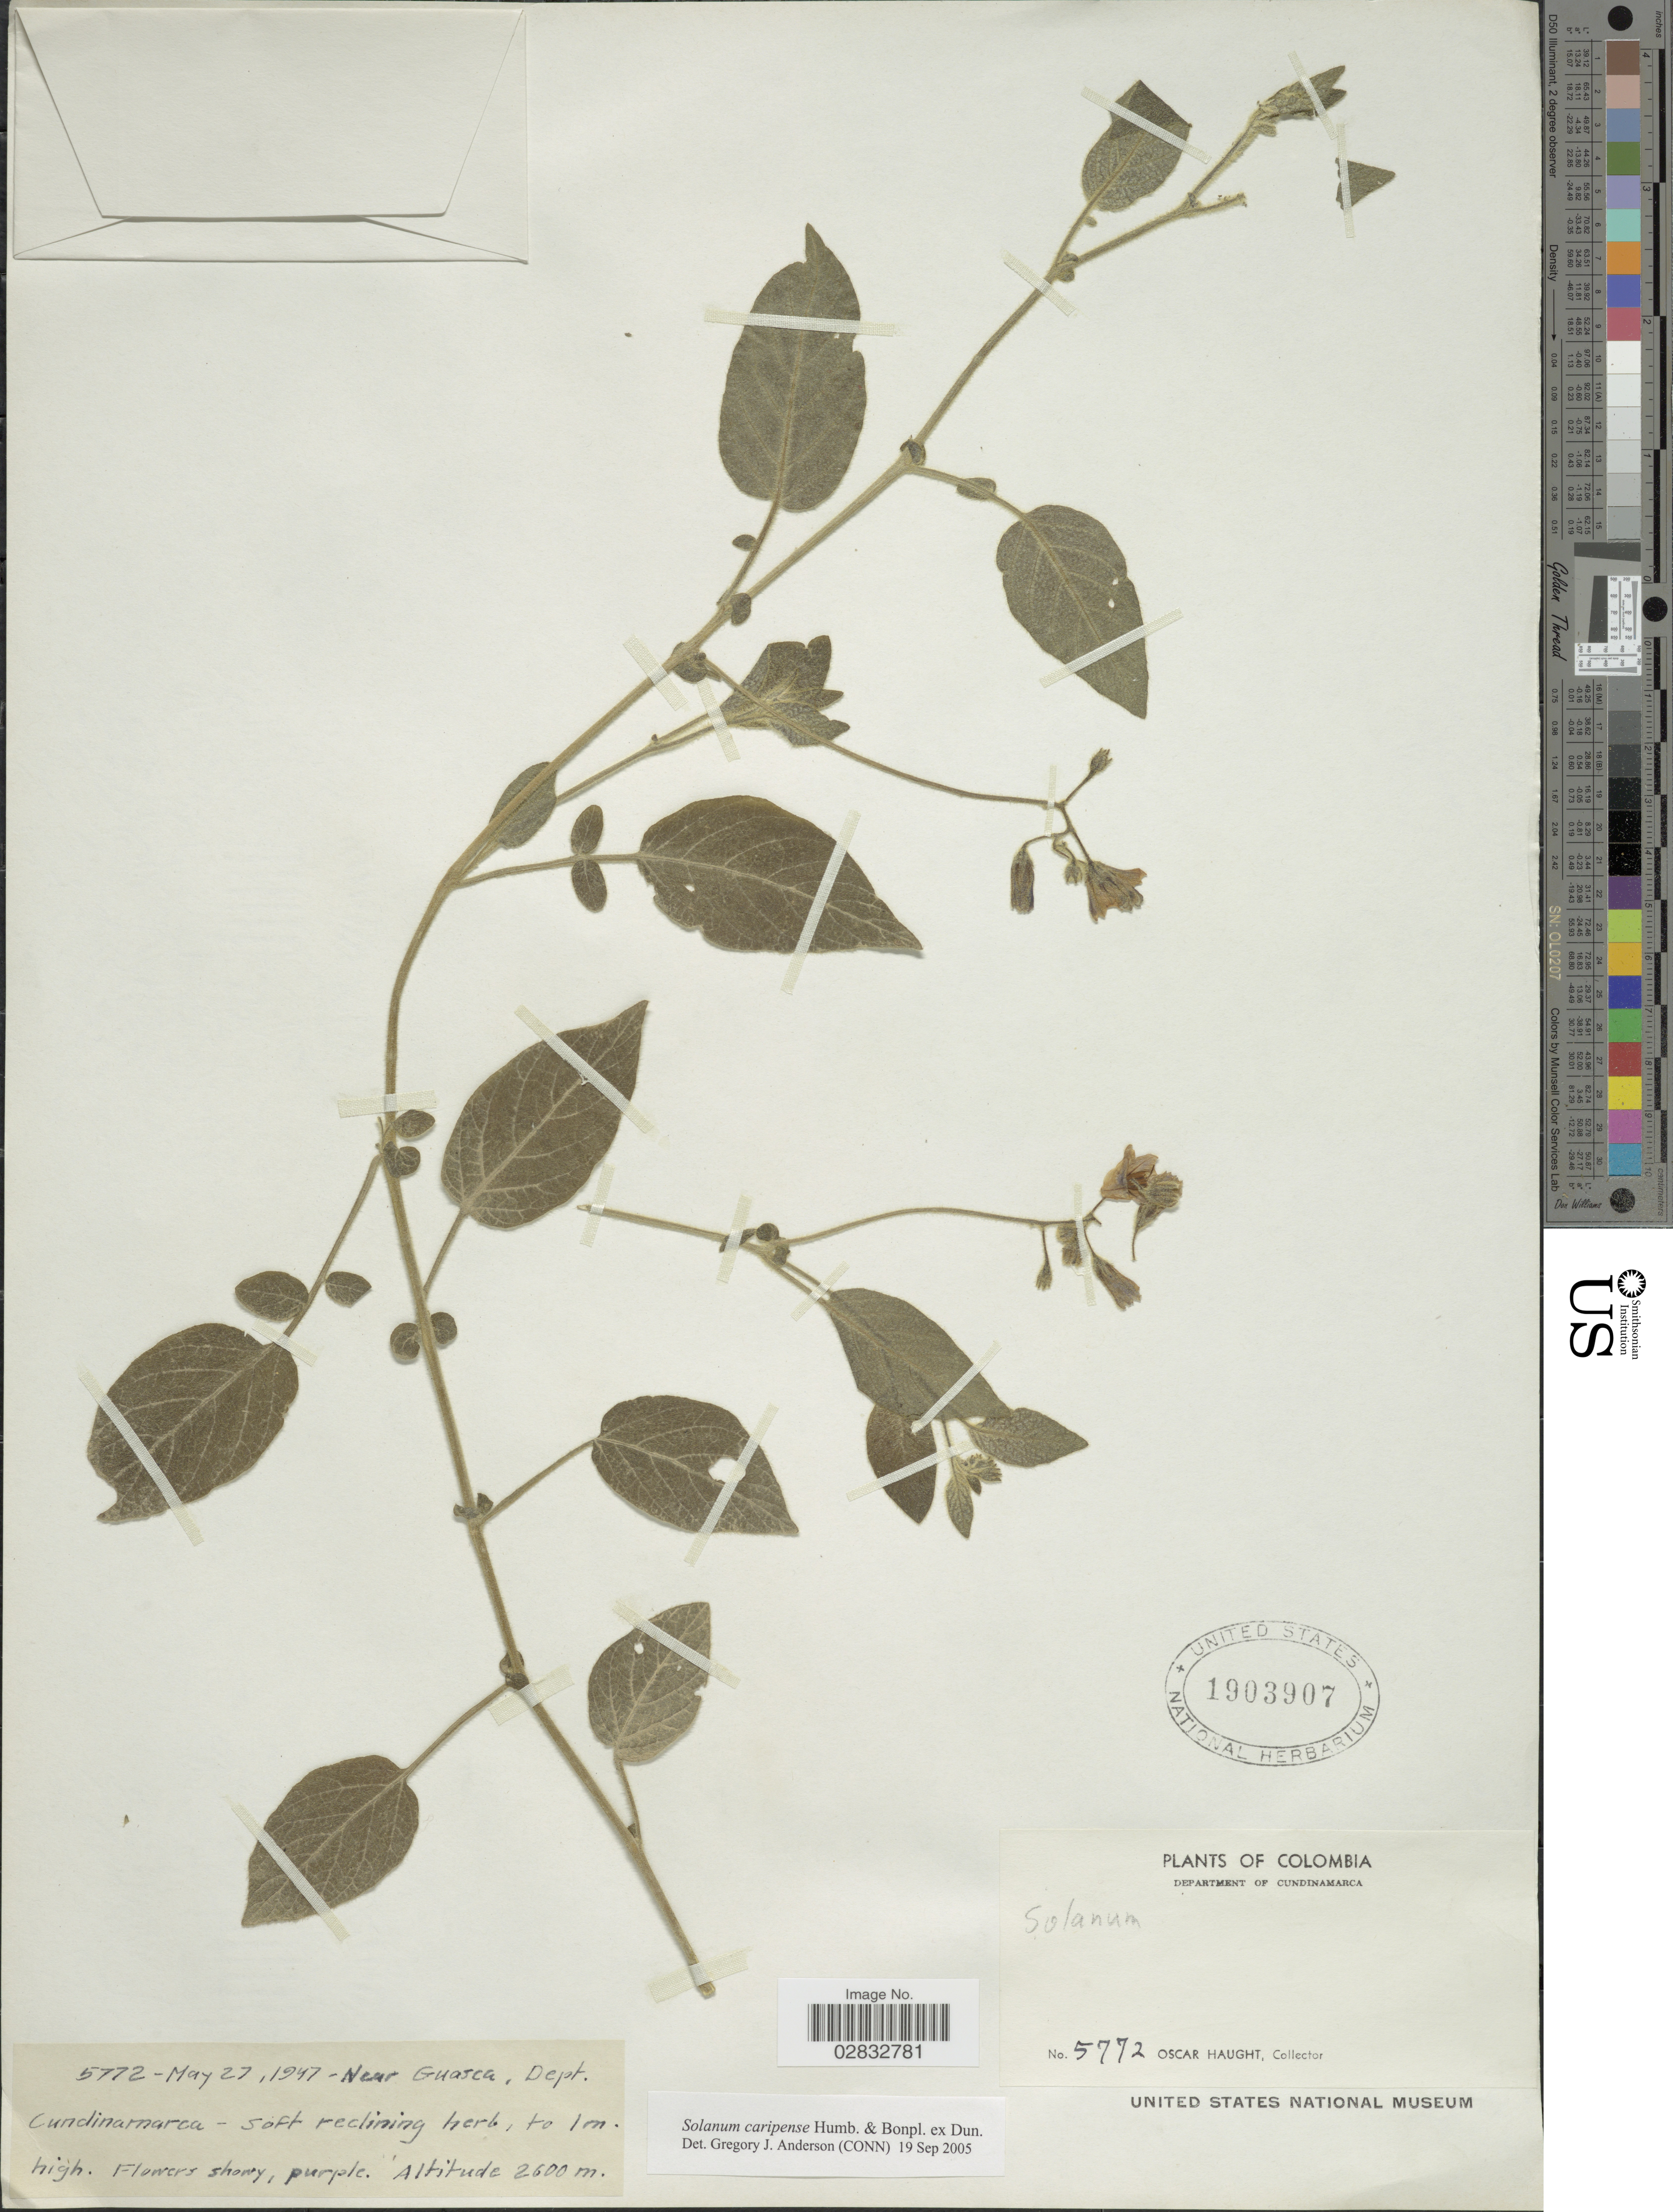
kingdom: Plantae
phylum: Tracheophyta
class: Magnoliopsida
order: Solanales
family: Solanaceae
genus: Solanum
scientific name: Solanum caripense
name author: Humb. & Bonpl. ex Dunal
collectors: O. Haught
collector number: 5772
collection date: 1947-05-27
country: Colombia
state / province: Cundinamarca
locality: Near Guasca, Department Cundinamarca.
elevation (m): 2600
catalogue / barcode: US 1903907